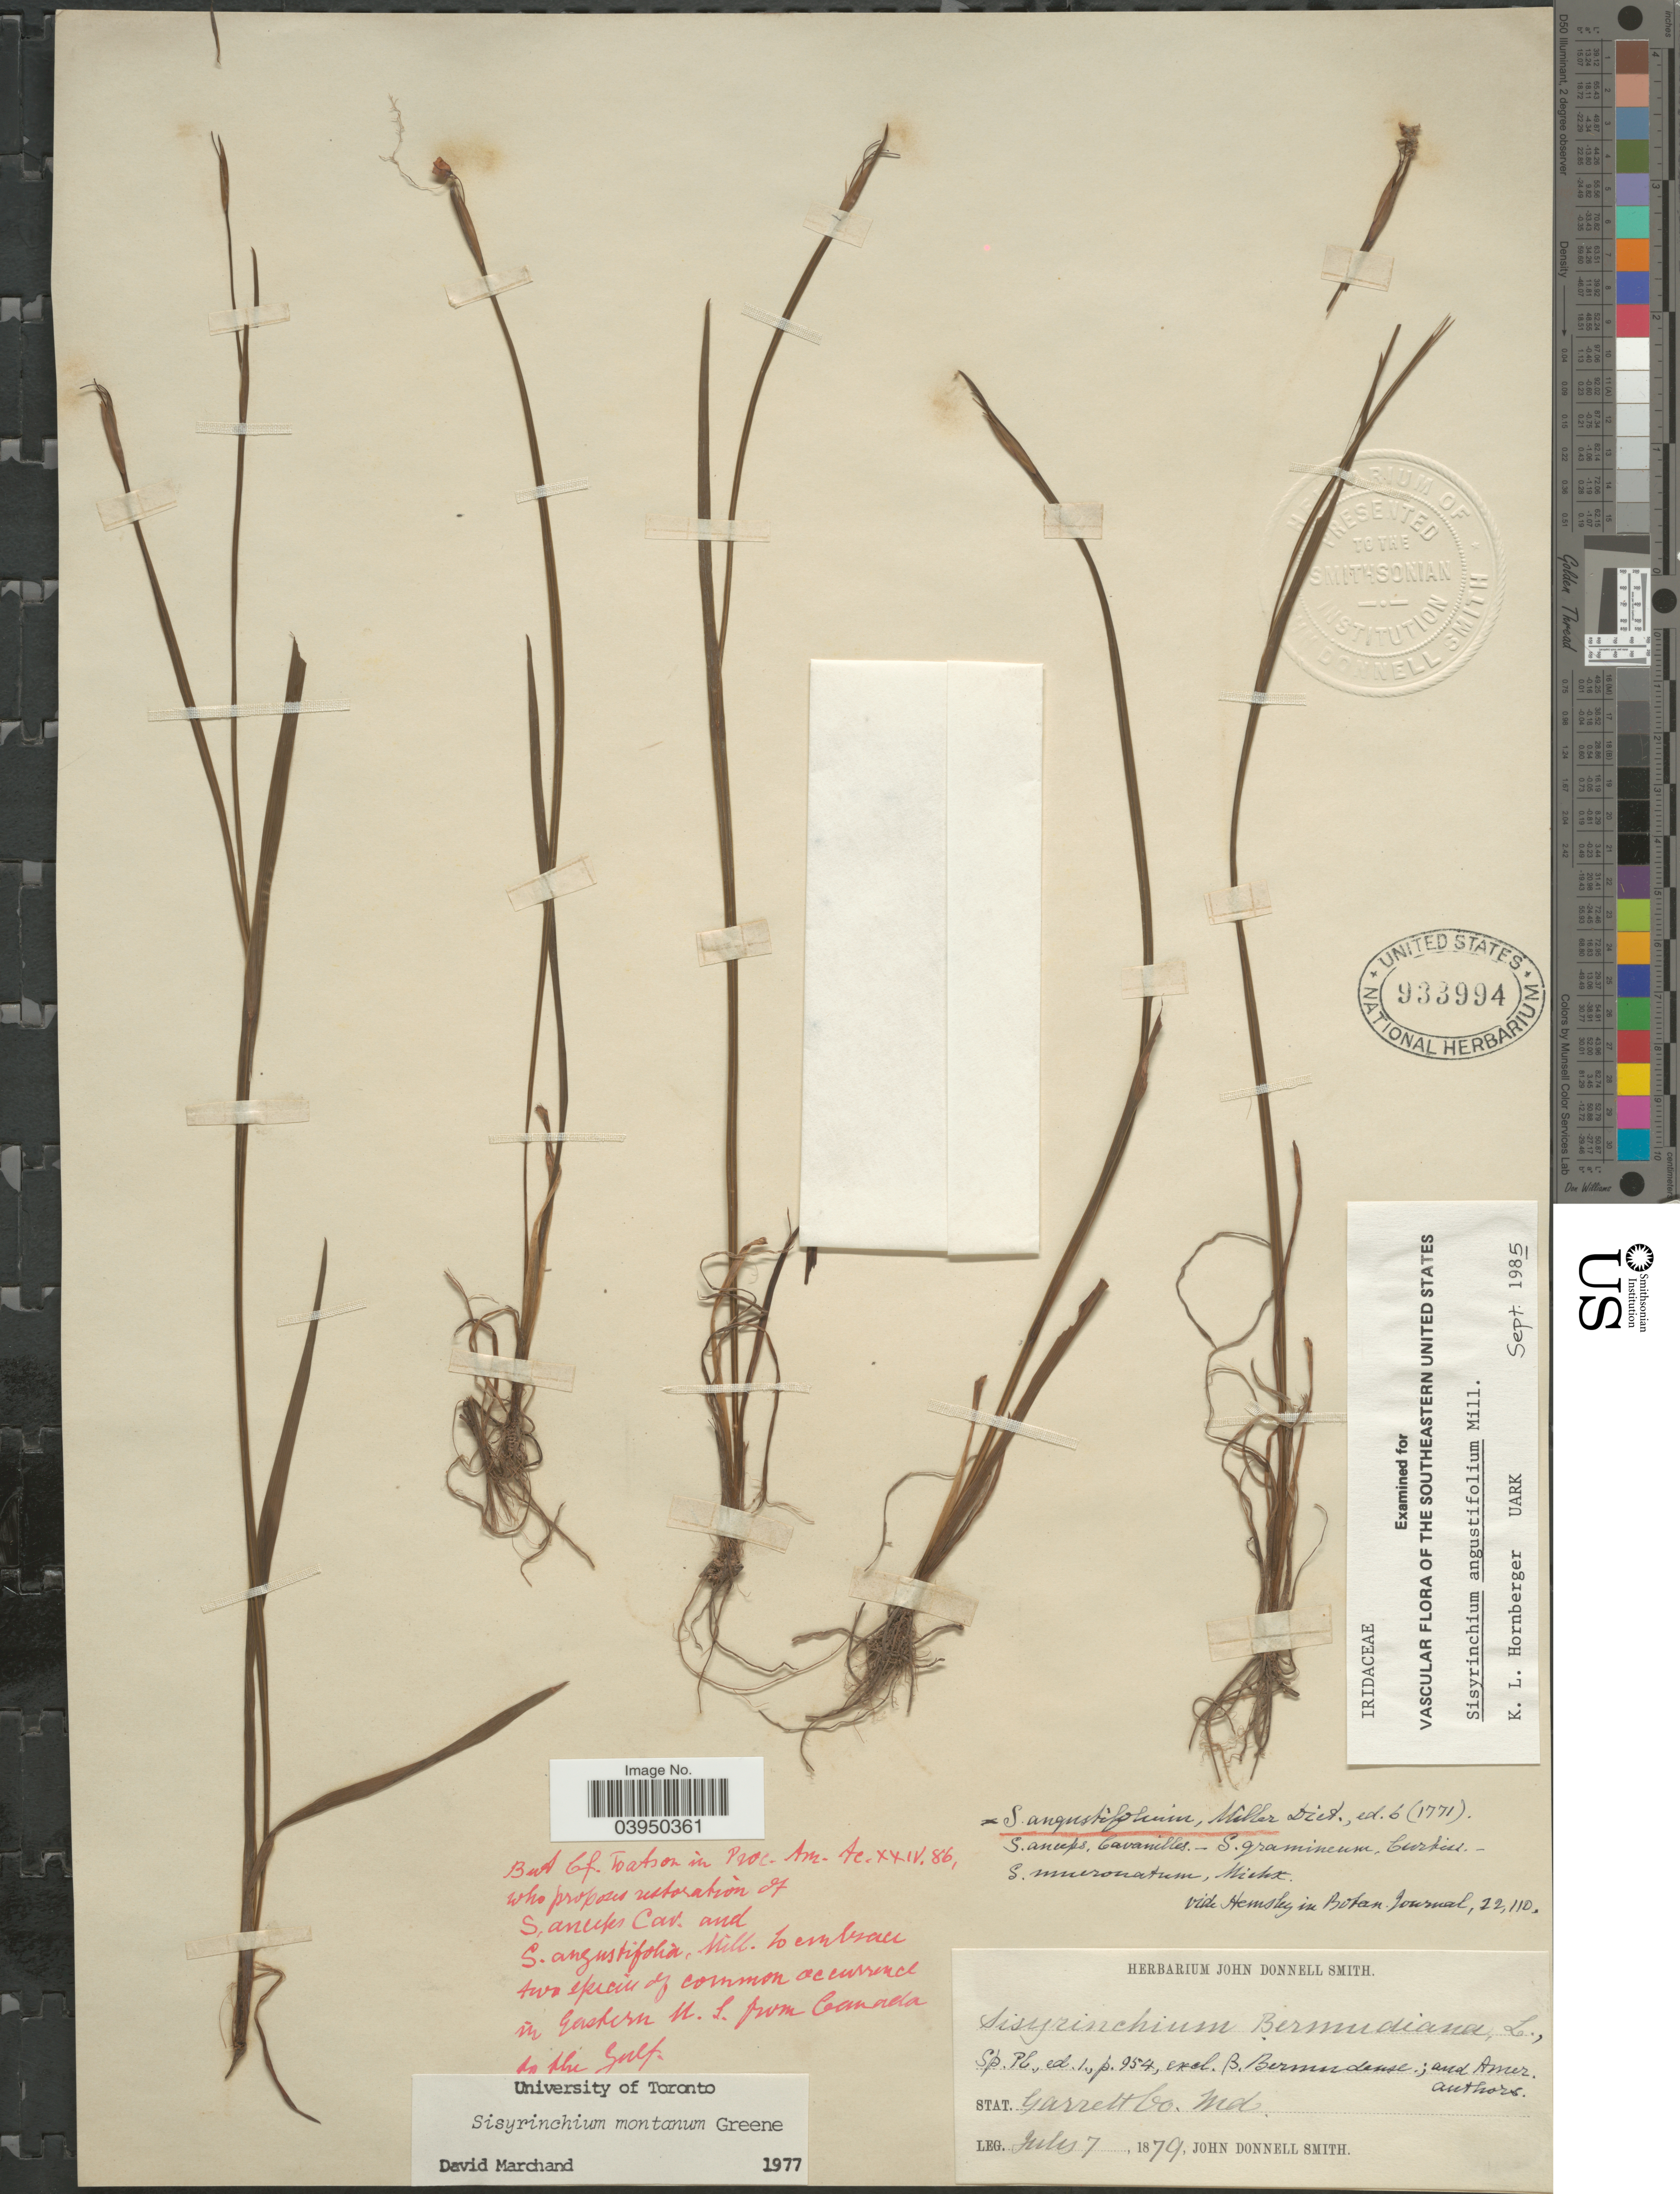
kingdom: Plantae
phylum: Tracheophyta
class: Liliopsida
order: Asparagales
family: Iridaceae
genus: Sisyrinchium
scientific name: Sisyrinchium angustifolium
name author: Mill.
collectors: J. Donnell Smith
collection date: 1879-07-07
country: United States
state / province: Maryland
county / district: Garrett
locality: In Eastern U. S. from Canada to the Gulf. [unsure placement] Stat. Garrett Co.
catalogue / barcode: US 933994